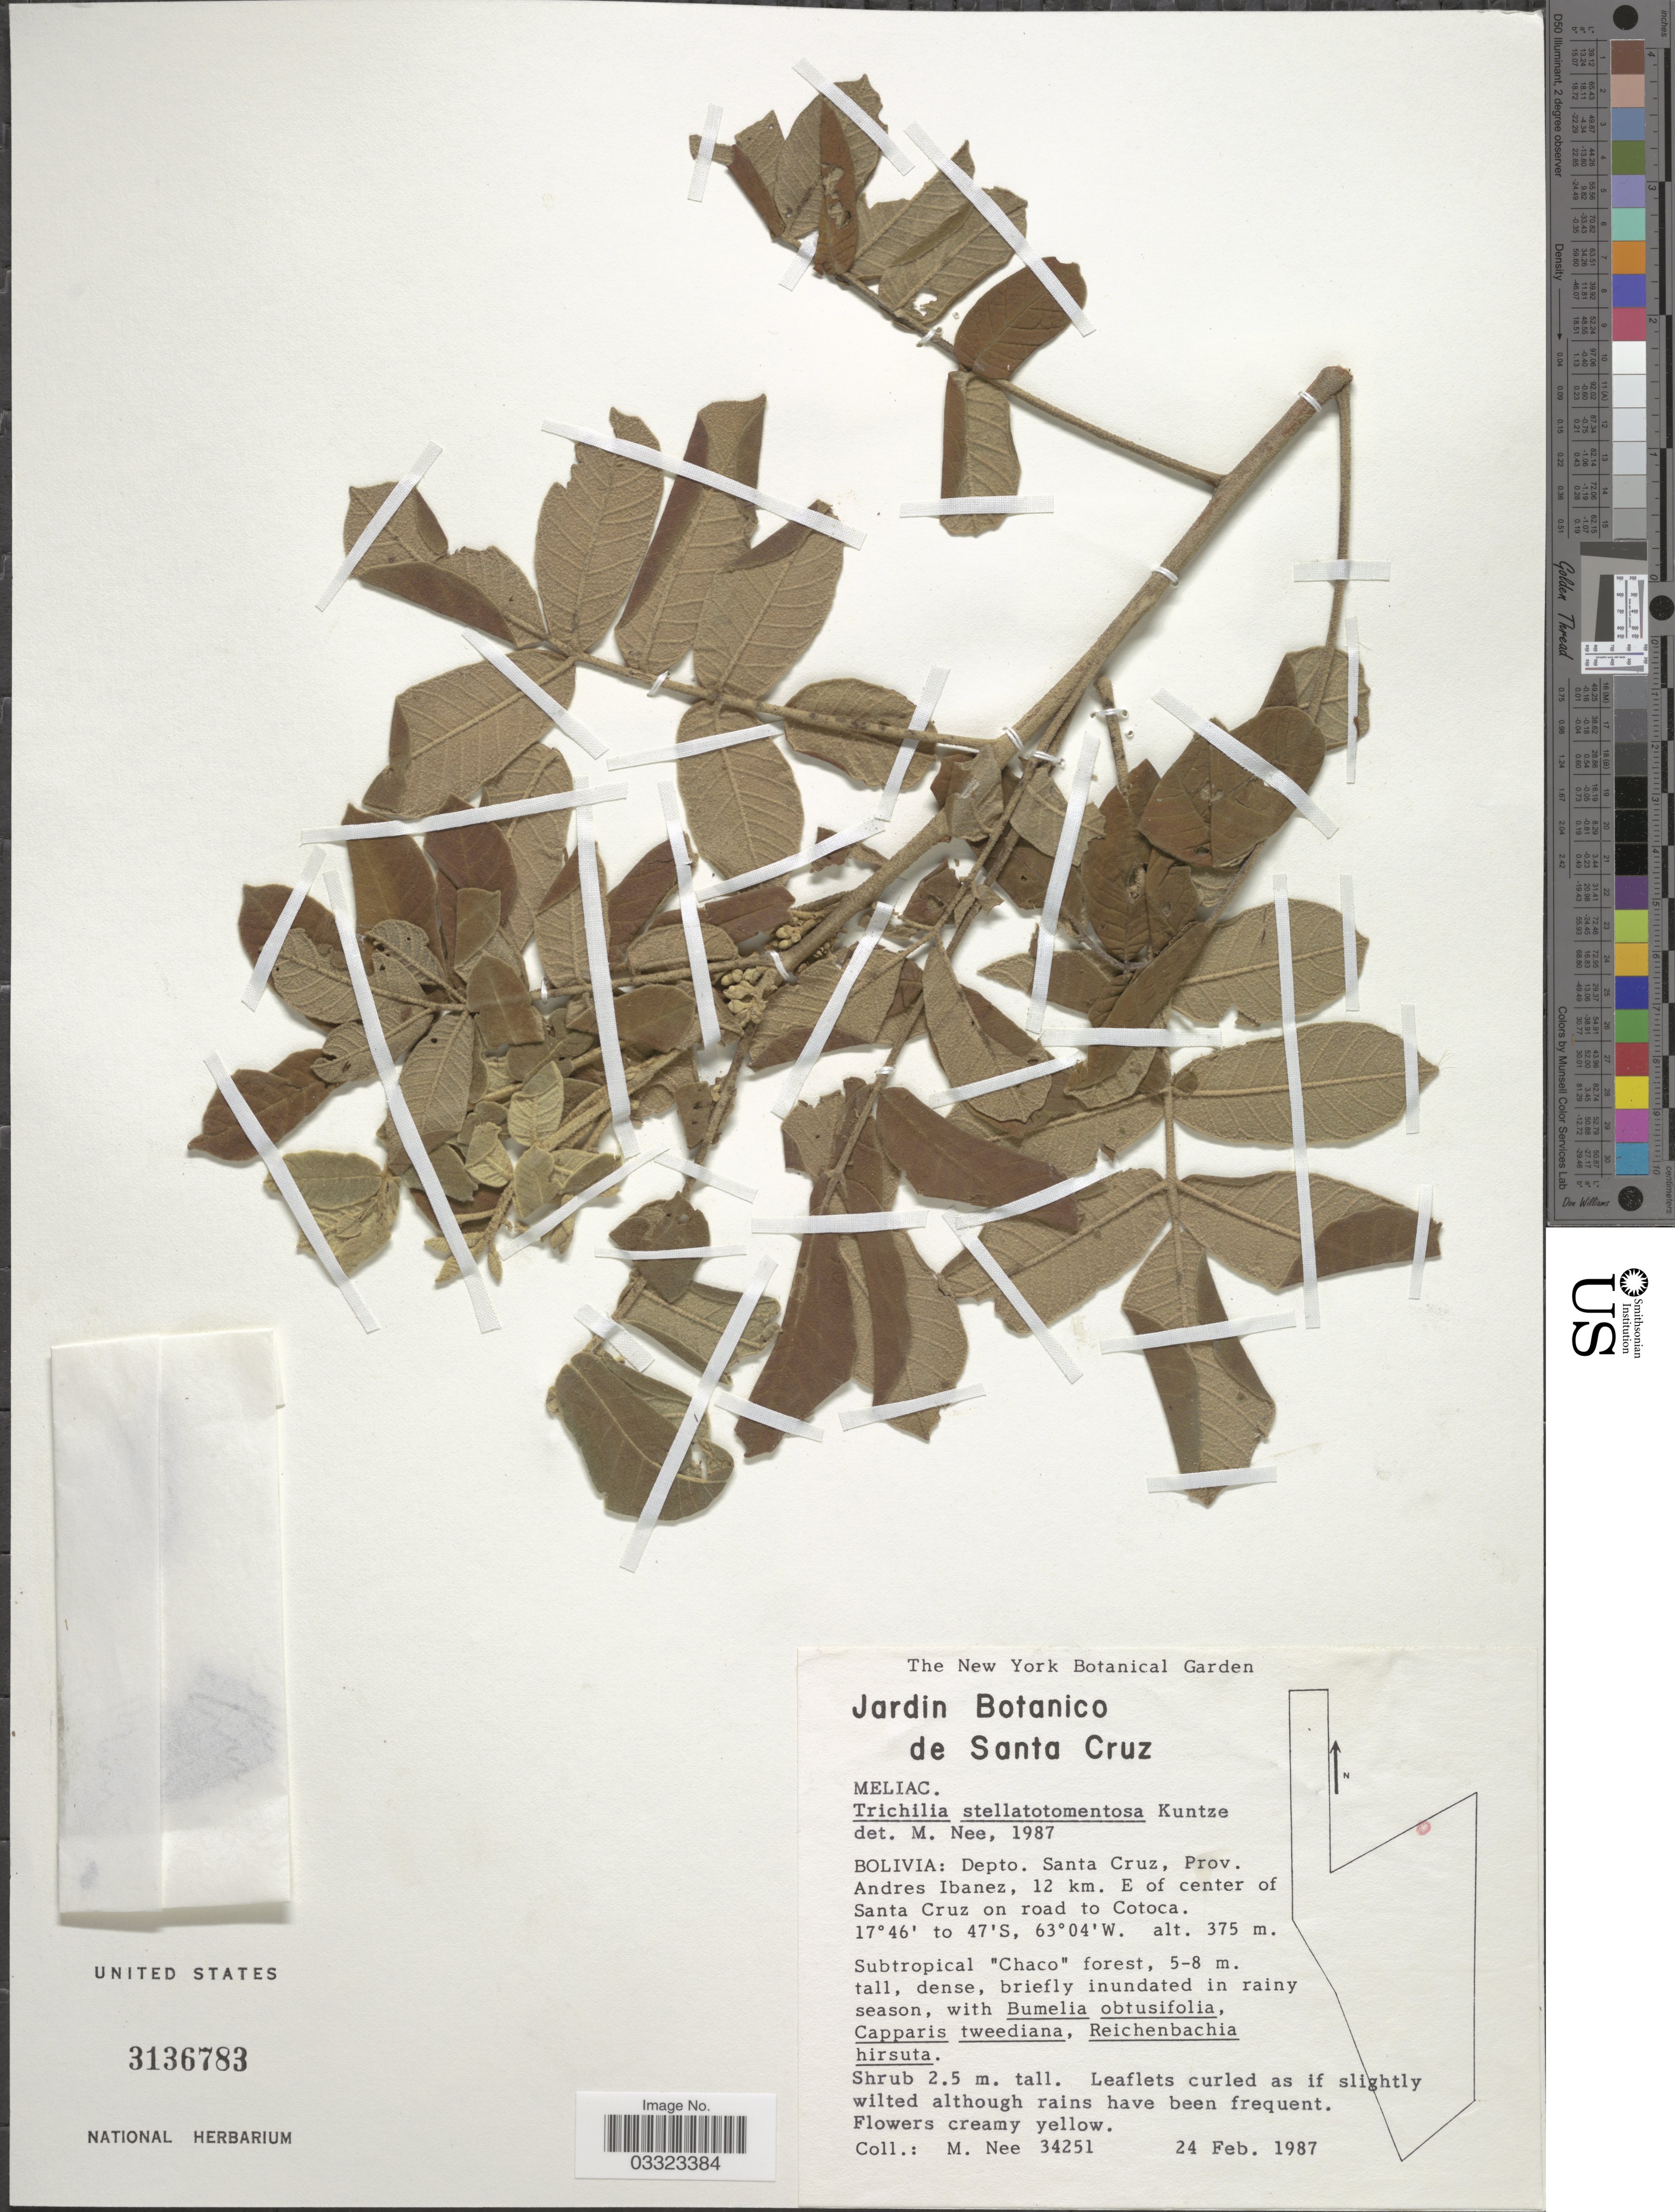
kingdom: Plantae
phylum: Tracheophyta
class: Magnoliopsida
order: Sapindales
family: Meliaceae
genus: Trichilia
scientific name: Trichilia stellatotomentosa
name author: Kuntze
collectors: M. Nee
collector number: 34251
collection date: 1987-02-24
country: Bolivia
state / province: Santa Cruz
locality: Depto. Santa Cruz, Prov. Andres Ibanez, 12 km. E of center of Santa Cruz on road to Cotoca.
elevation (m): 375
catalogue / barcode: US 3136783